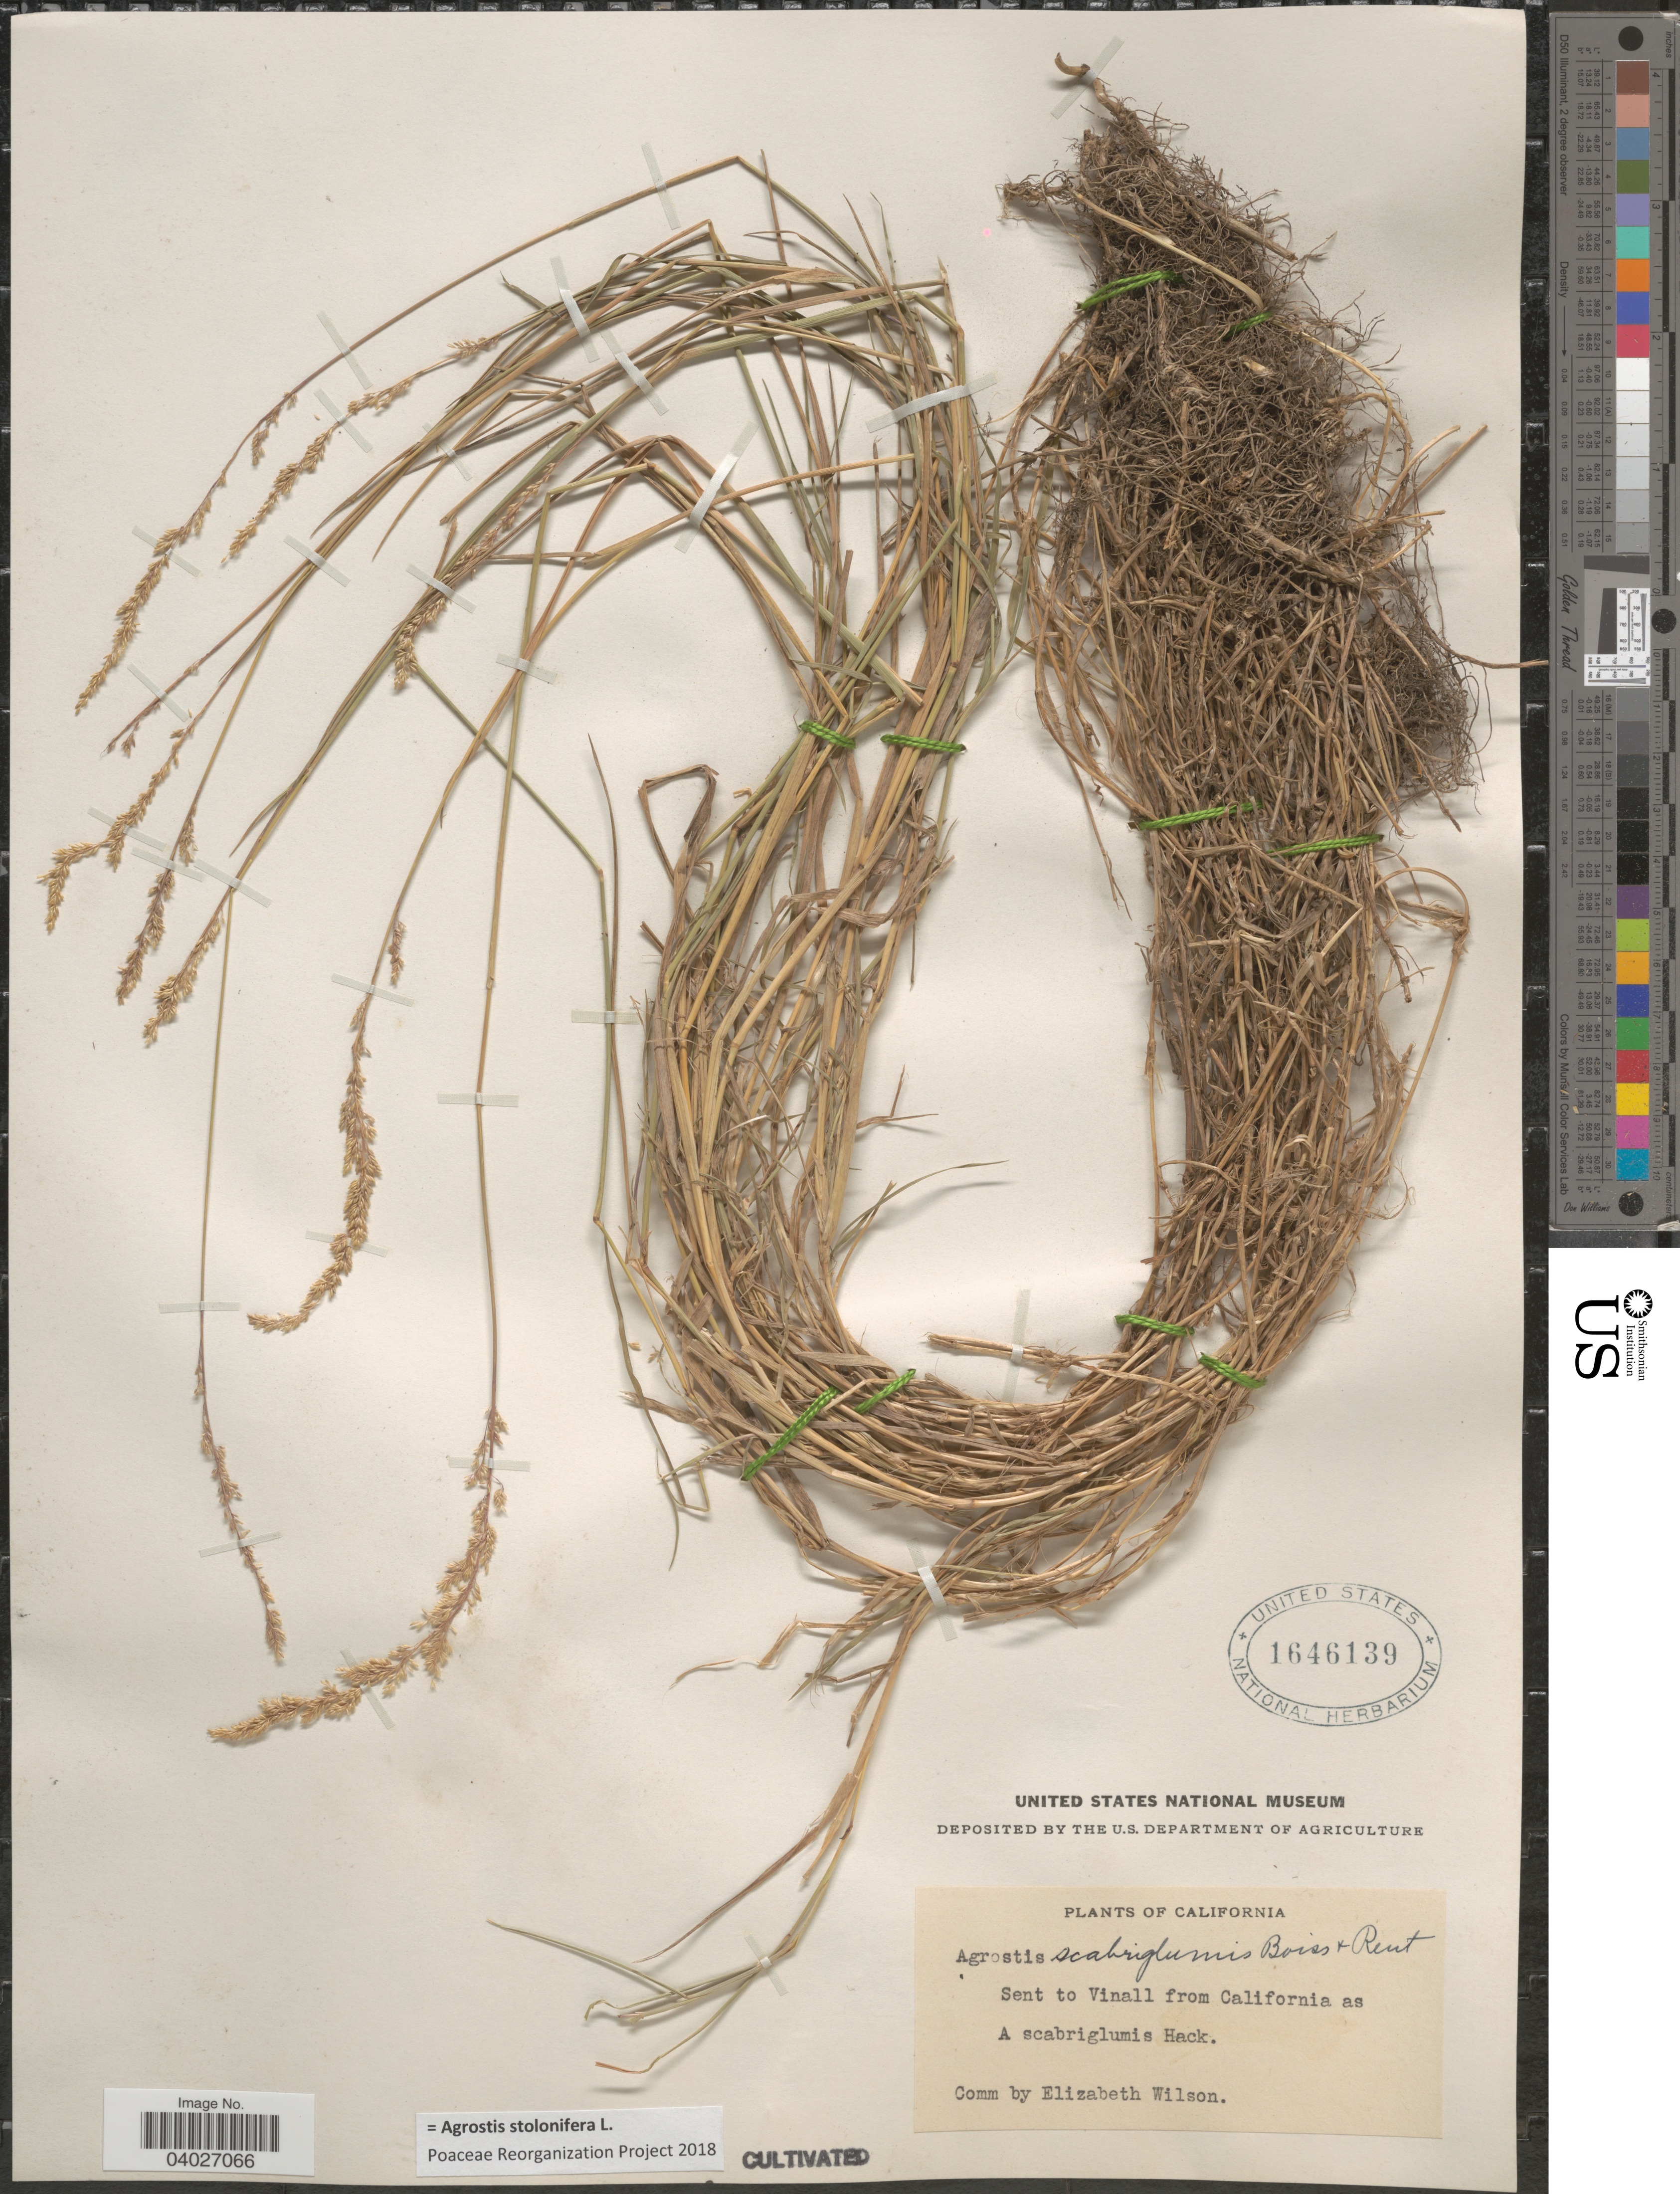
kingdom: Plantae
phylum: Tracheophyta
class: Liliopsida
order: Poales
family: Poaceae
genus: Agrostis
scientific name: Agrostis stolonifera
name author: L.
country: United States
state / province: California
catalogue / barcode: US 1646139